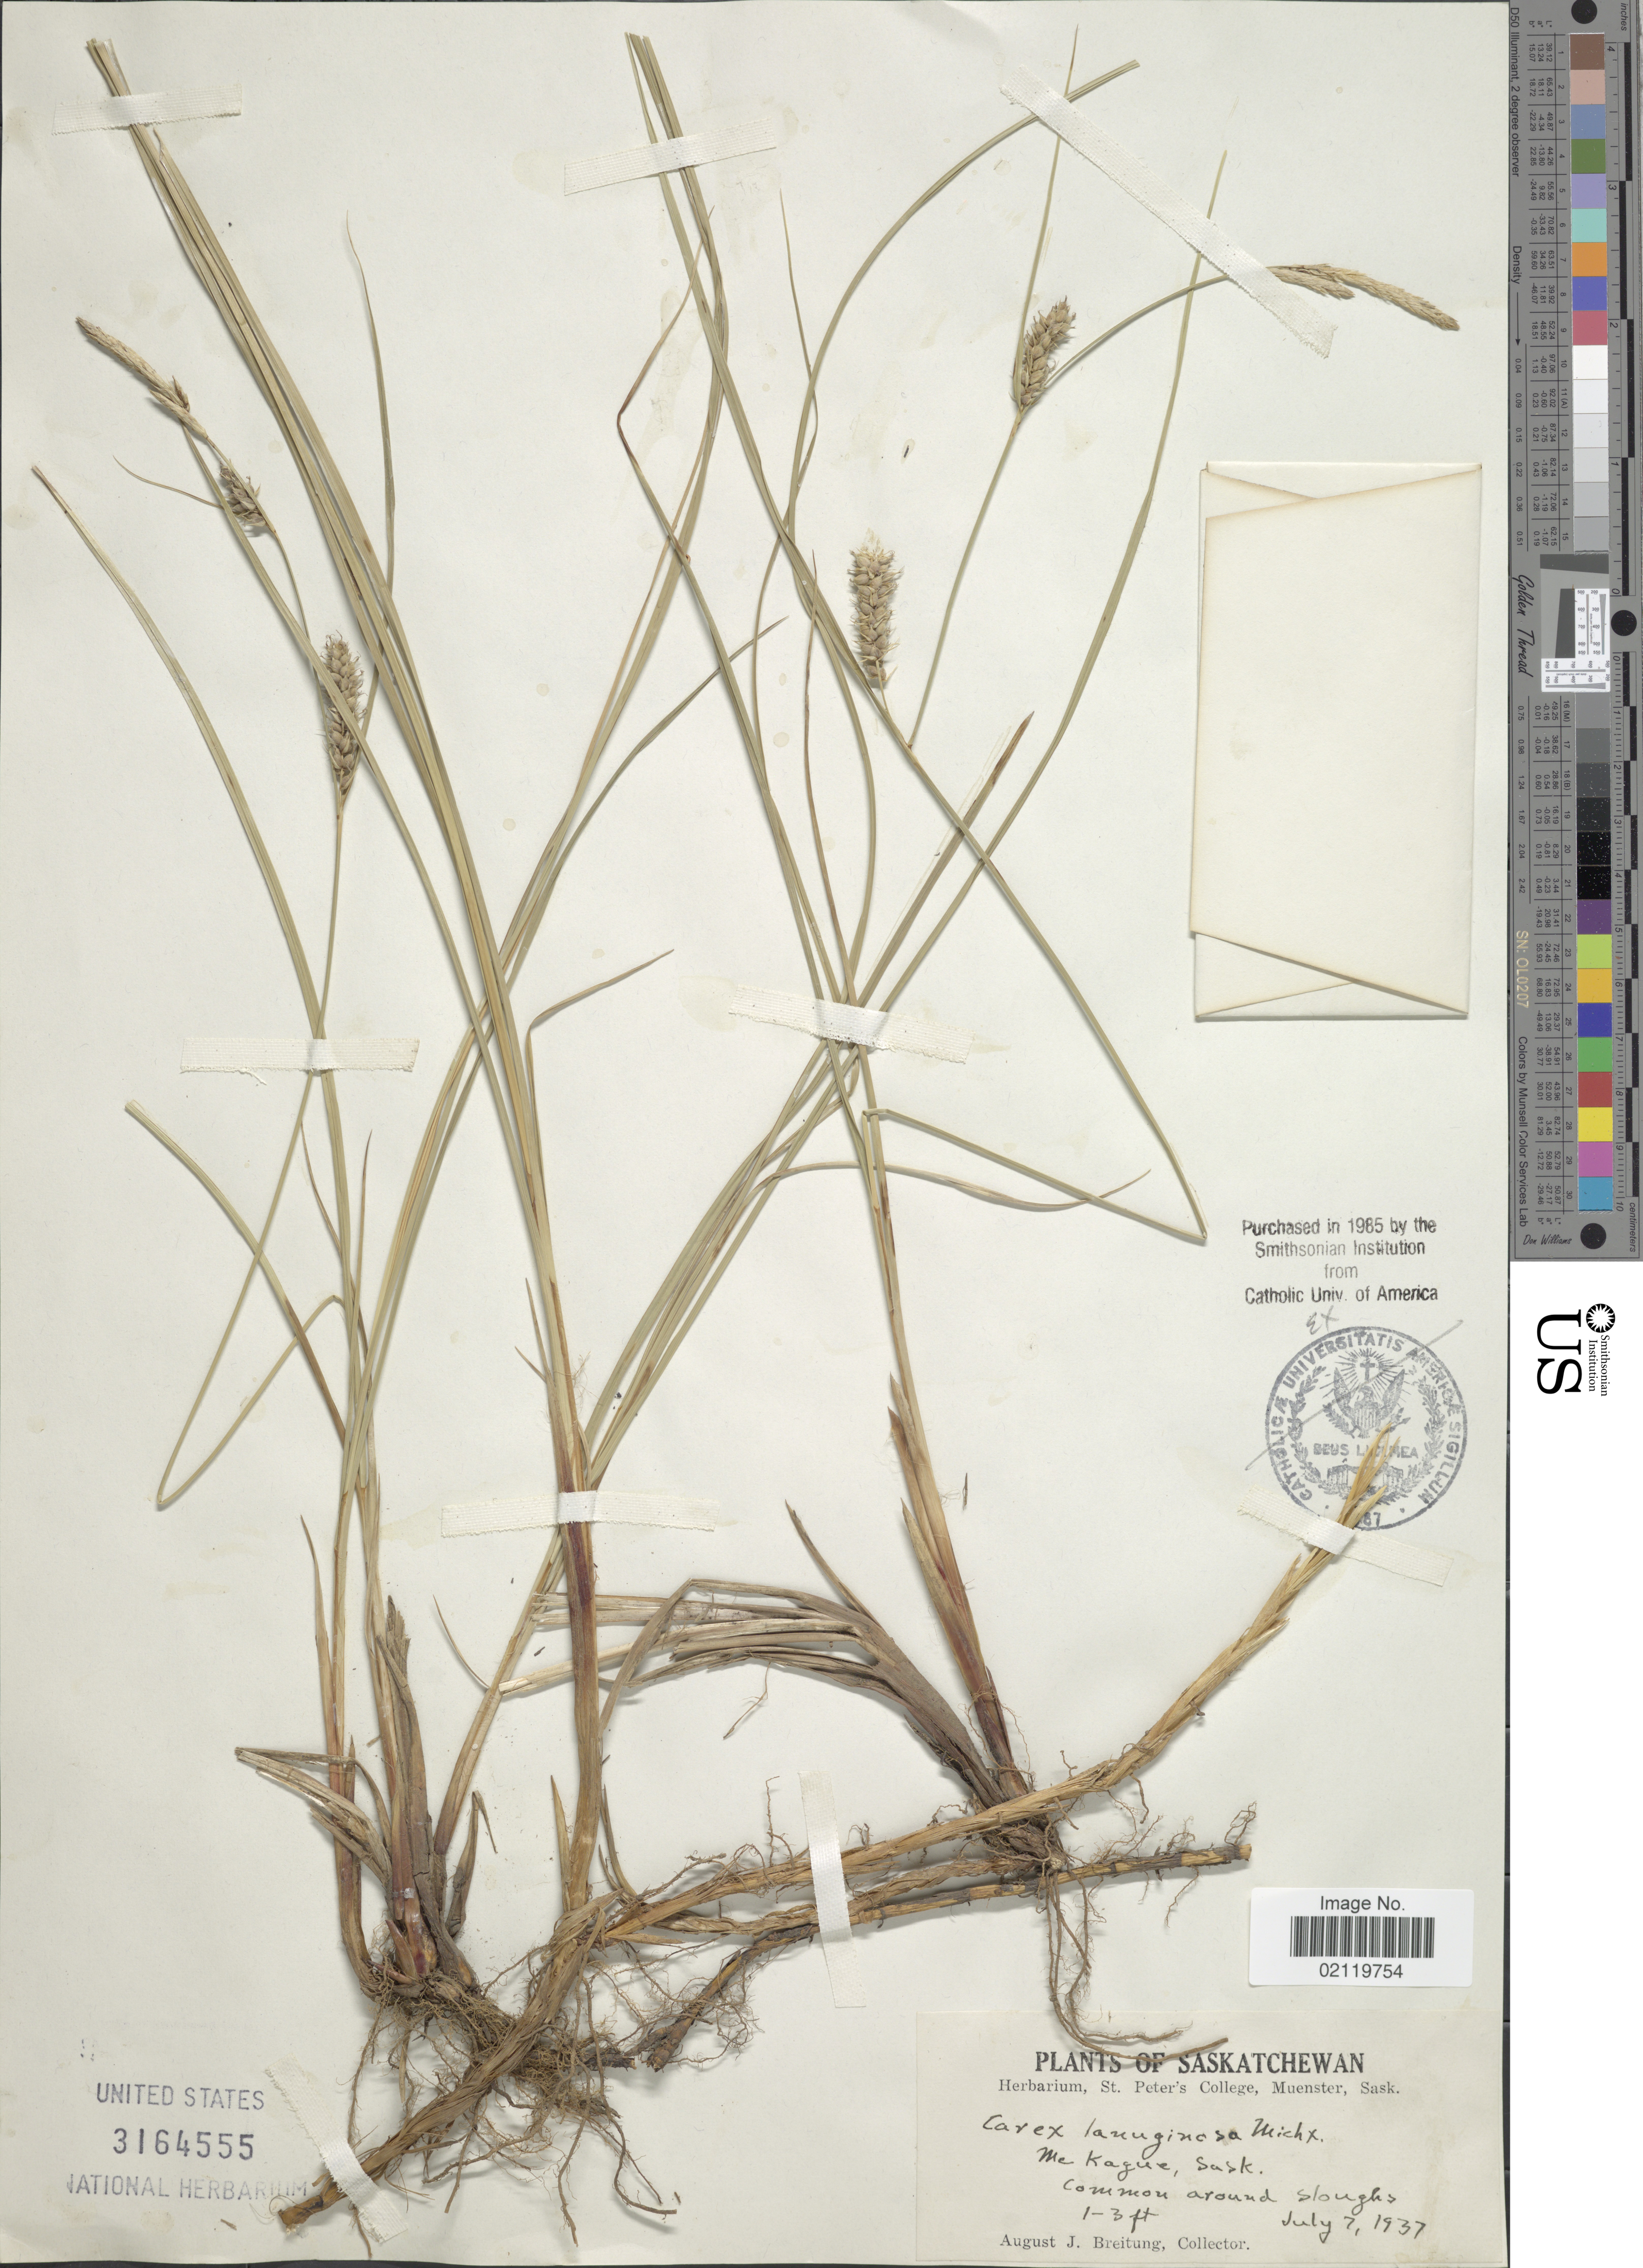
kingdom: Plantae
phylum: Tracheophyta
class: Liliopsida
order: Poales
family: Cyperaceae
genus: Carex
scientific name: Carex pellita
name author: Muhl. ex Willd.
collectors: A. Breitung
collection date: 1937-07-07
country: Canada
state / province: Saskatchewan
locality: Mc Kague, Sask. Common around sloughs.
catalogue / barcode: US 3164555